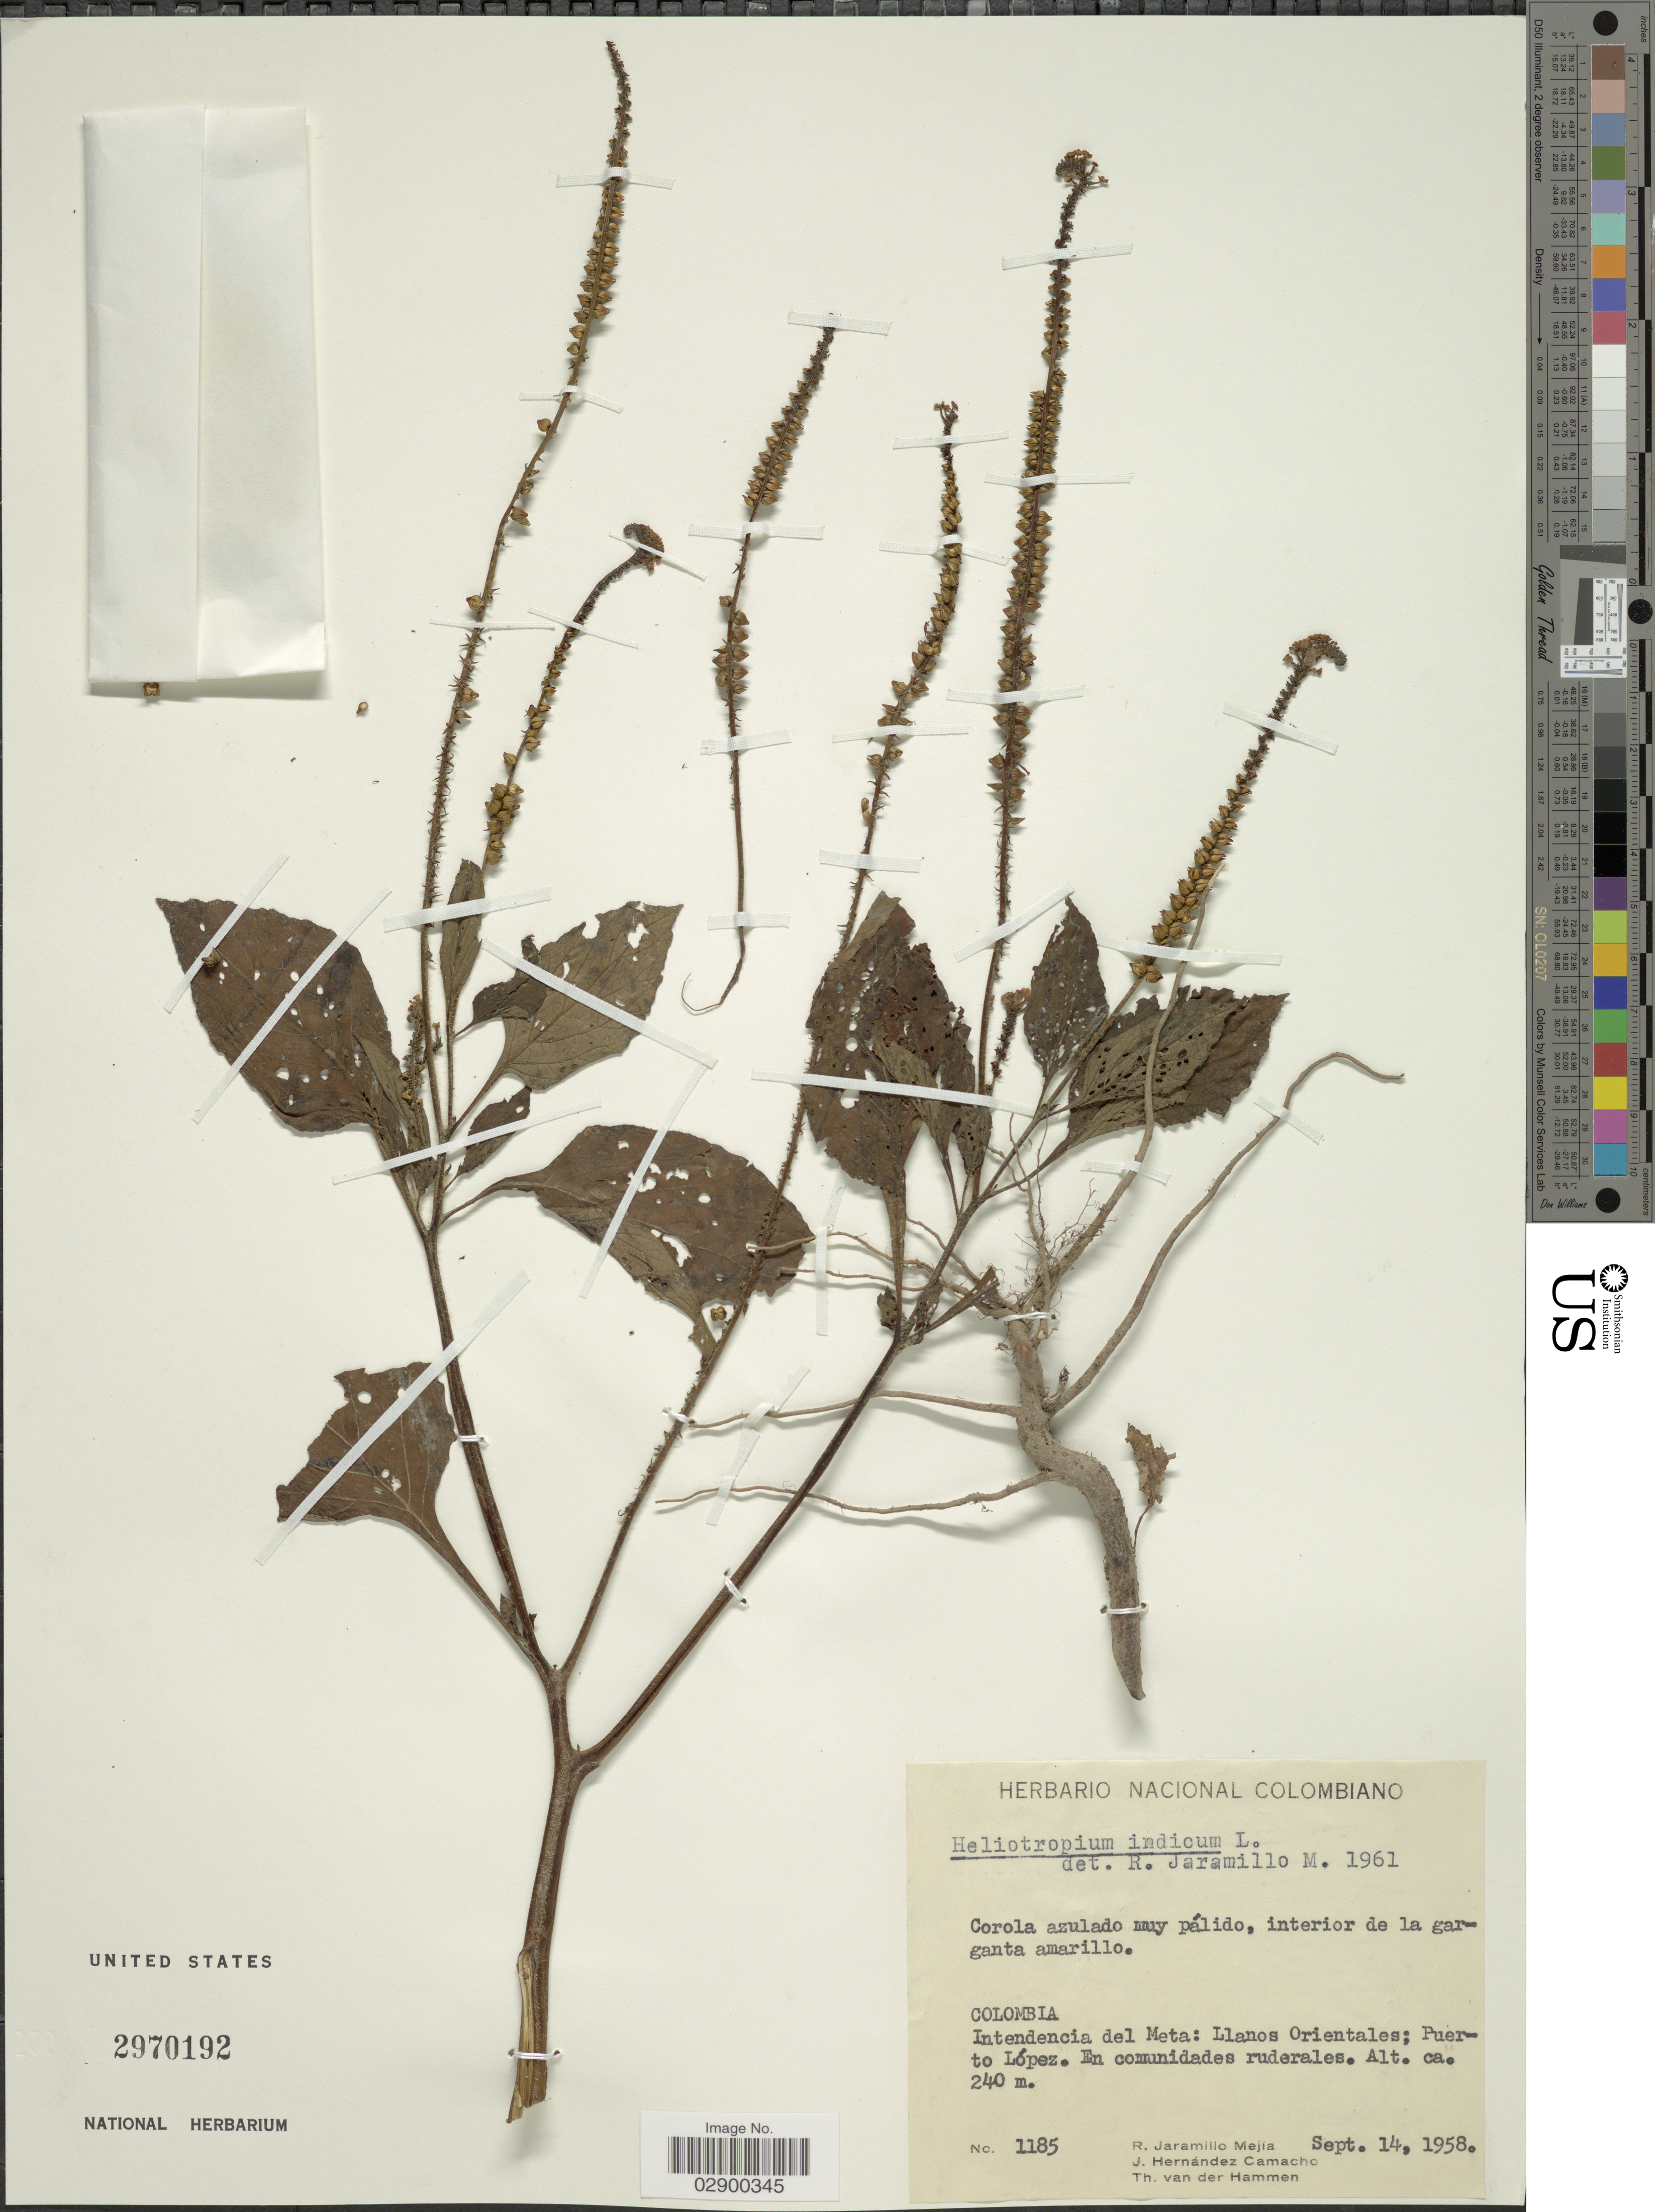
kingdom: Plantae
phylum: Tracheophyta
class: Magnoliopsida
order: Boraginales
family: Heliotropiaceae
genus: Heliotropium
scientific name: Heliotropium indicum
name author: L.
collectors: R. Jaramillo M., J. Hernandez Camacho & T. Van der Hammen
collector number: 1185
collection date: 1958-09-14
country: Colombia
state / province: Meta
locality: Intendencia del Meta, Llanos Orientales, Puerto López, En comunidades ruderales.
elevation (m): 240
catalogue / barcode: US 2970192